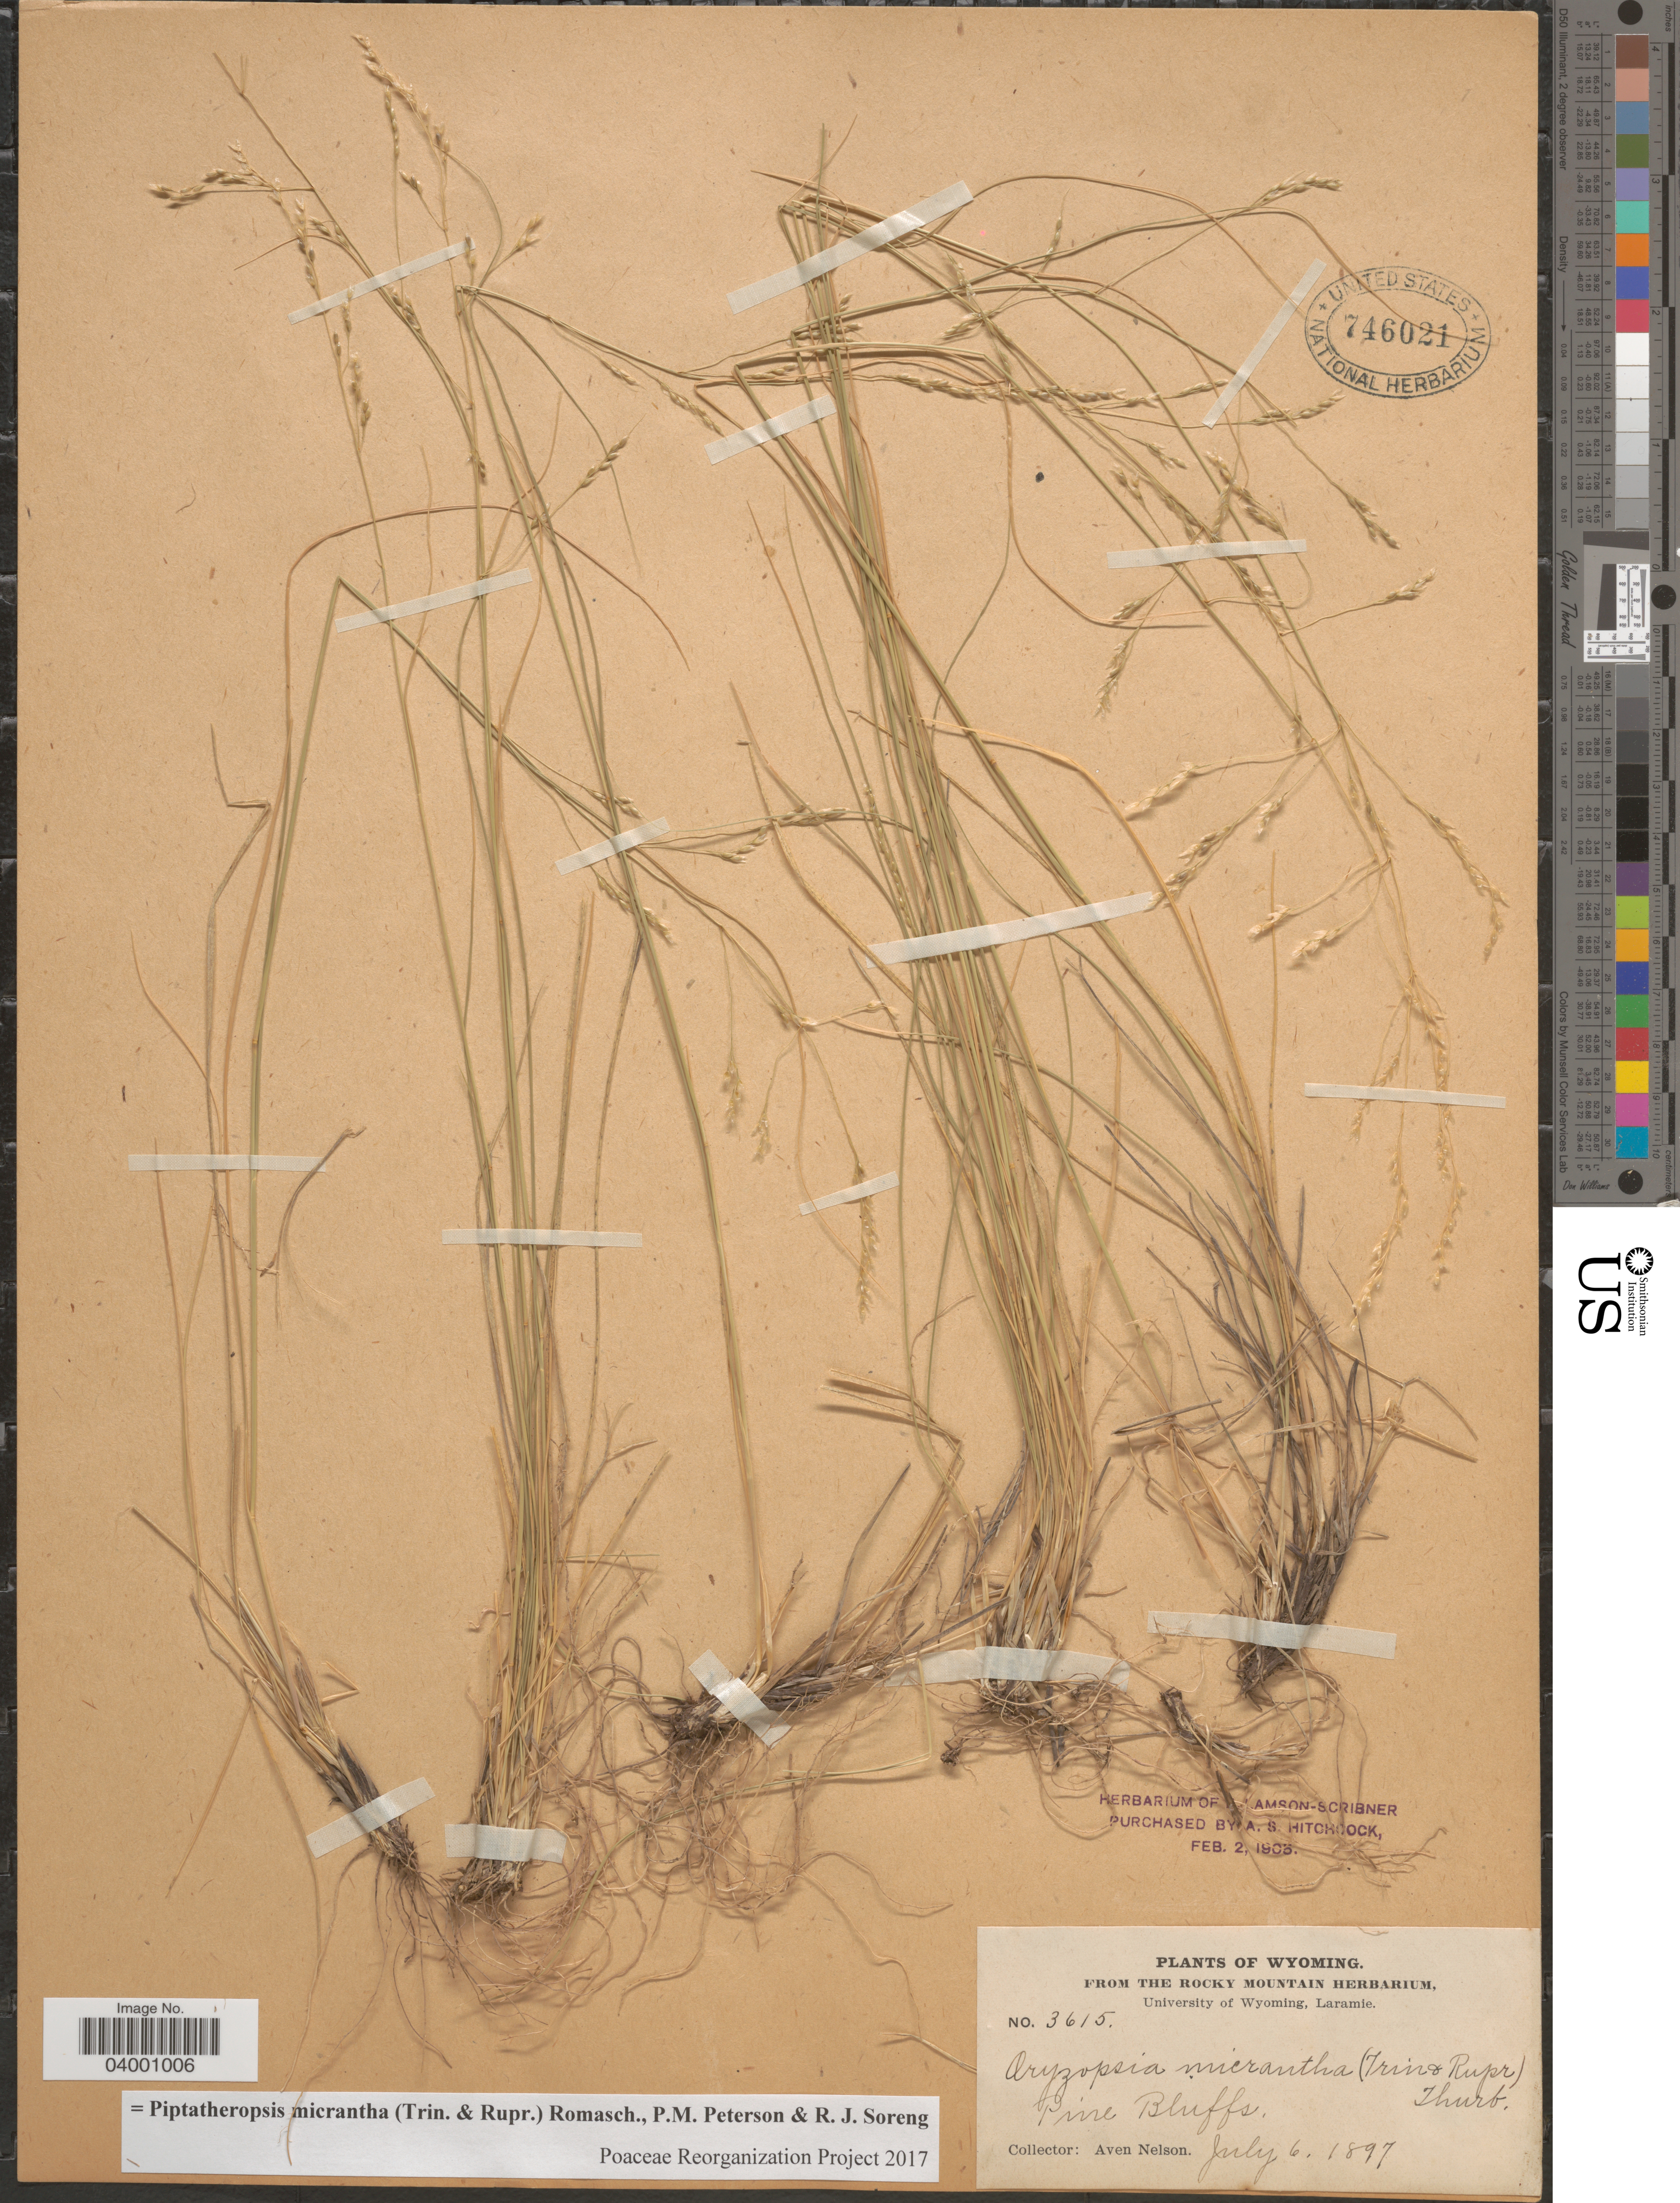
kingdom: Plantae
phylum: Tracheophyta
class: Liliopsida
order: Poales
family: Poaceae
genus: Piptatheropsis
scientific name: Piptatheropsis micrantha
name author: (Trin. & Rupr.) Romasch.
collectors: A. Nelson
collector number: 3615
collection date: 1897-07-06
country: United States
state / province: Wyoming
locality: Pine Bluffs.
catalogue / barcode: US 746021